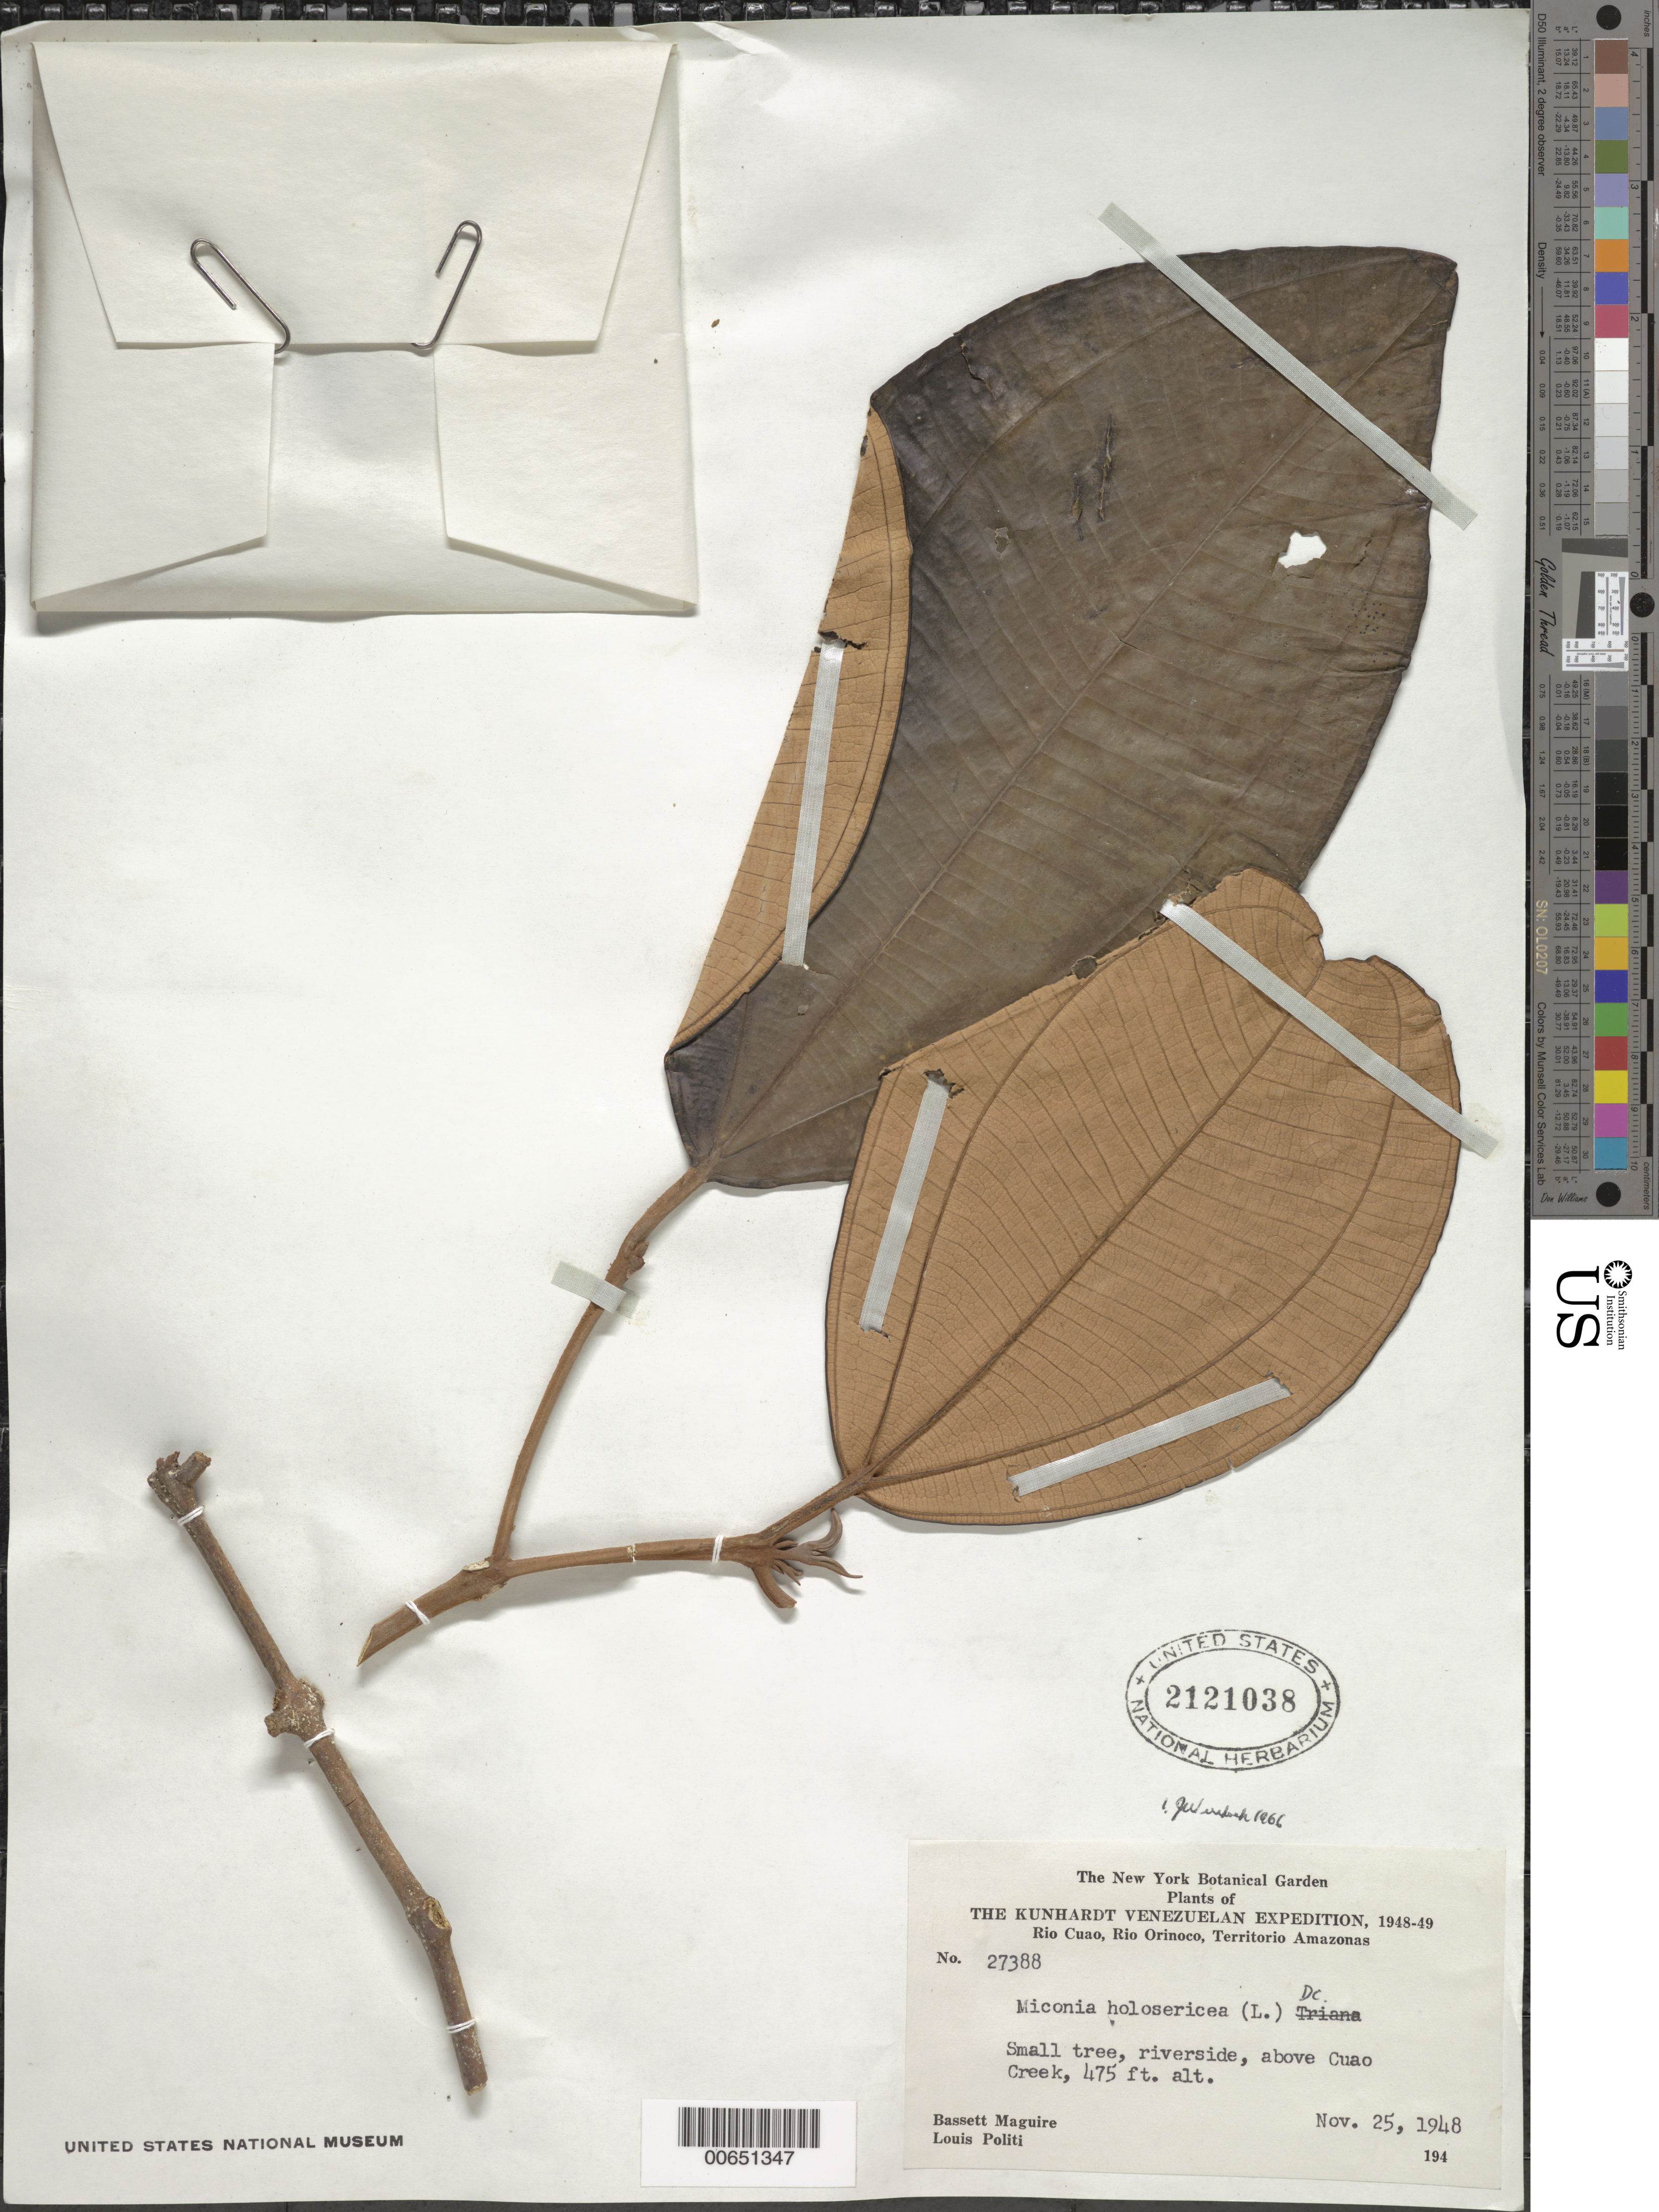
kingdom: Plantae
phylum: Tracheophyta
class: Magnoliopsida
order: Myrtales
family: Melastomataceae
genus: Miconia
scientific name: Miconia holosericea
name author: (L.) DC.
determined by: Wurdack, John J., (US), US (UNITED STATES)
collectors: B. Maguire & L. Politi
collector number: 27388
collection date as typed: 25-Nov-48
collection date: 1948-11-25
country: Venezuela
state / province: Amazonas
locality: Río Cuao, Río Orinoco, above Cuao Creek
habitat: Riverside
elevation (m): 145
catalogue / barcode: US 2121038